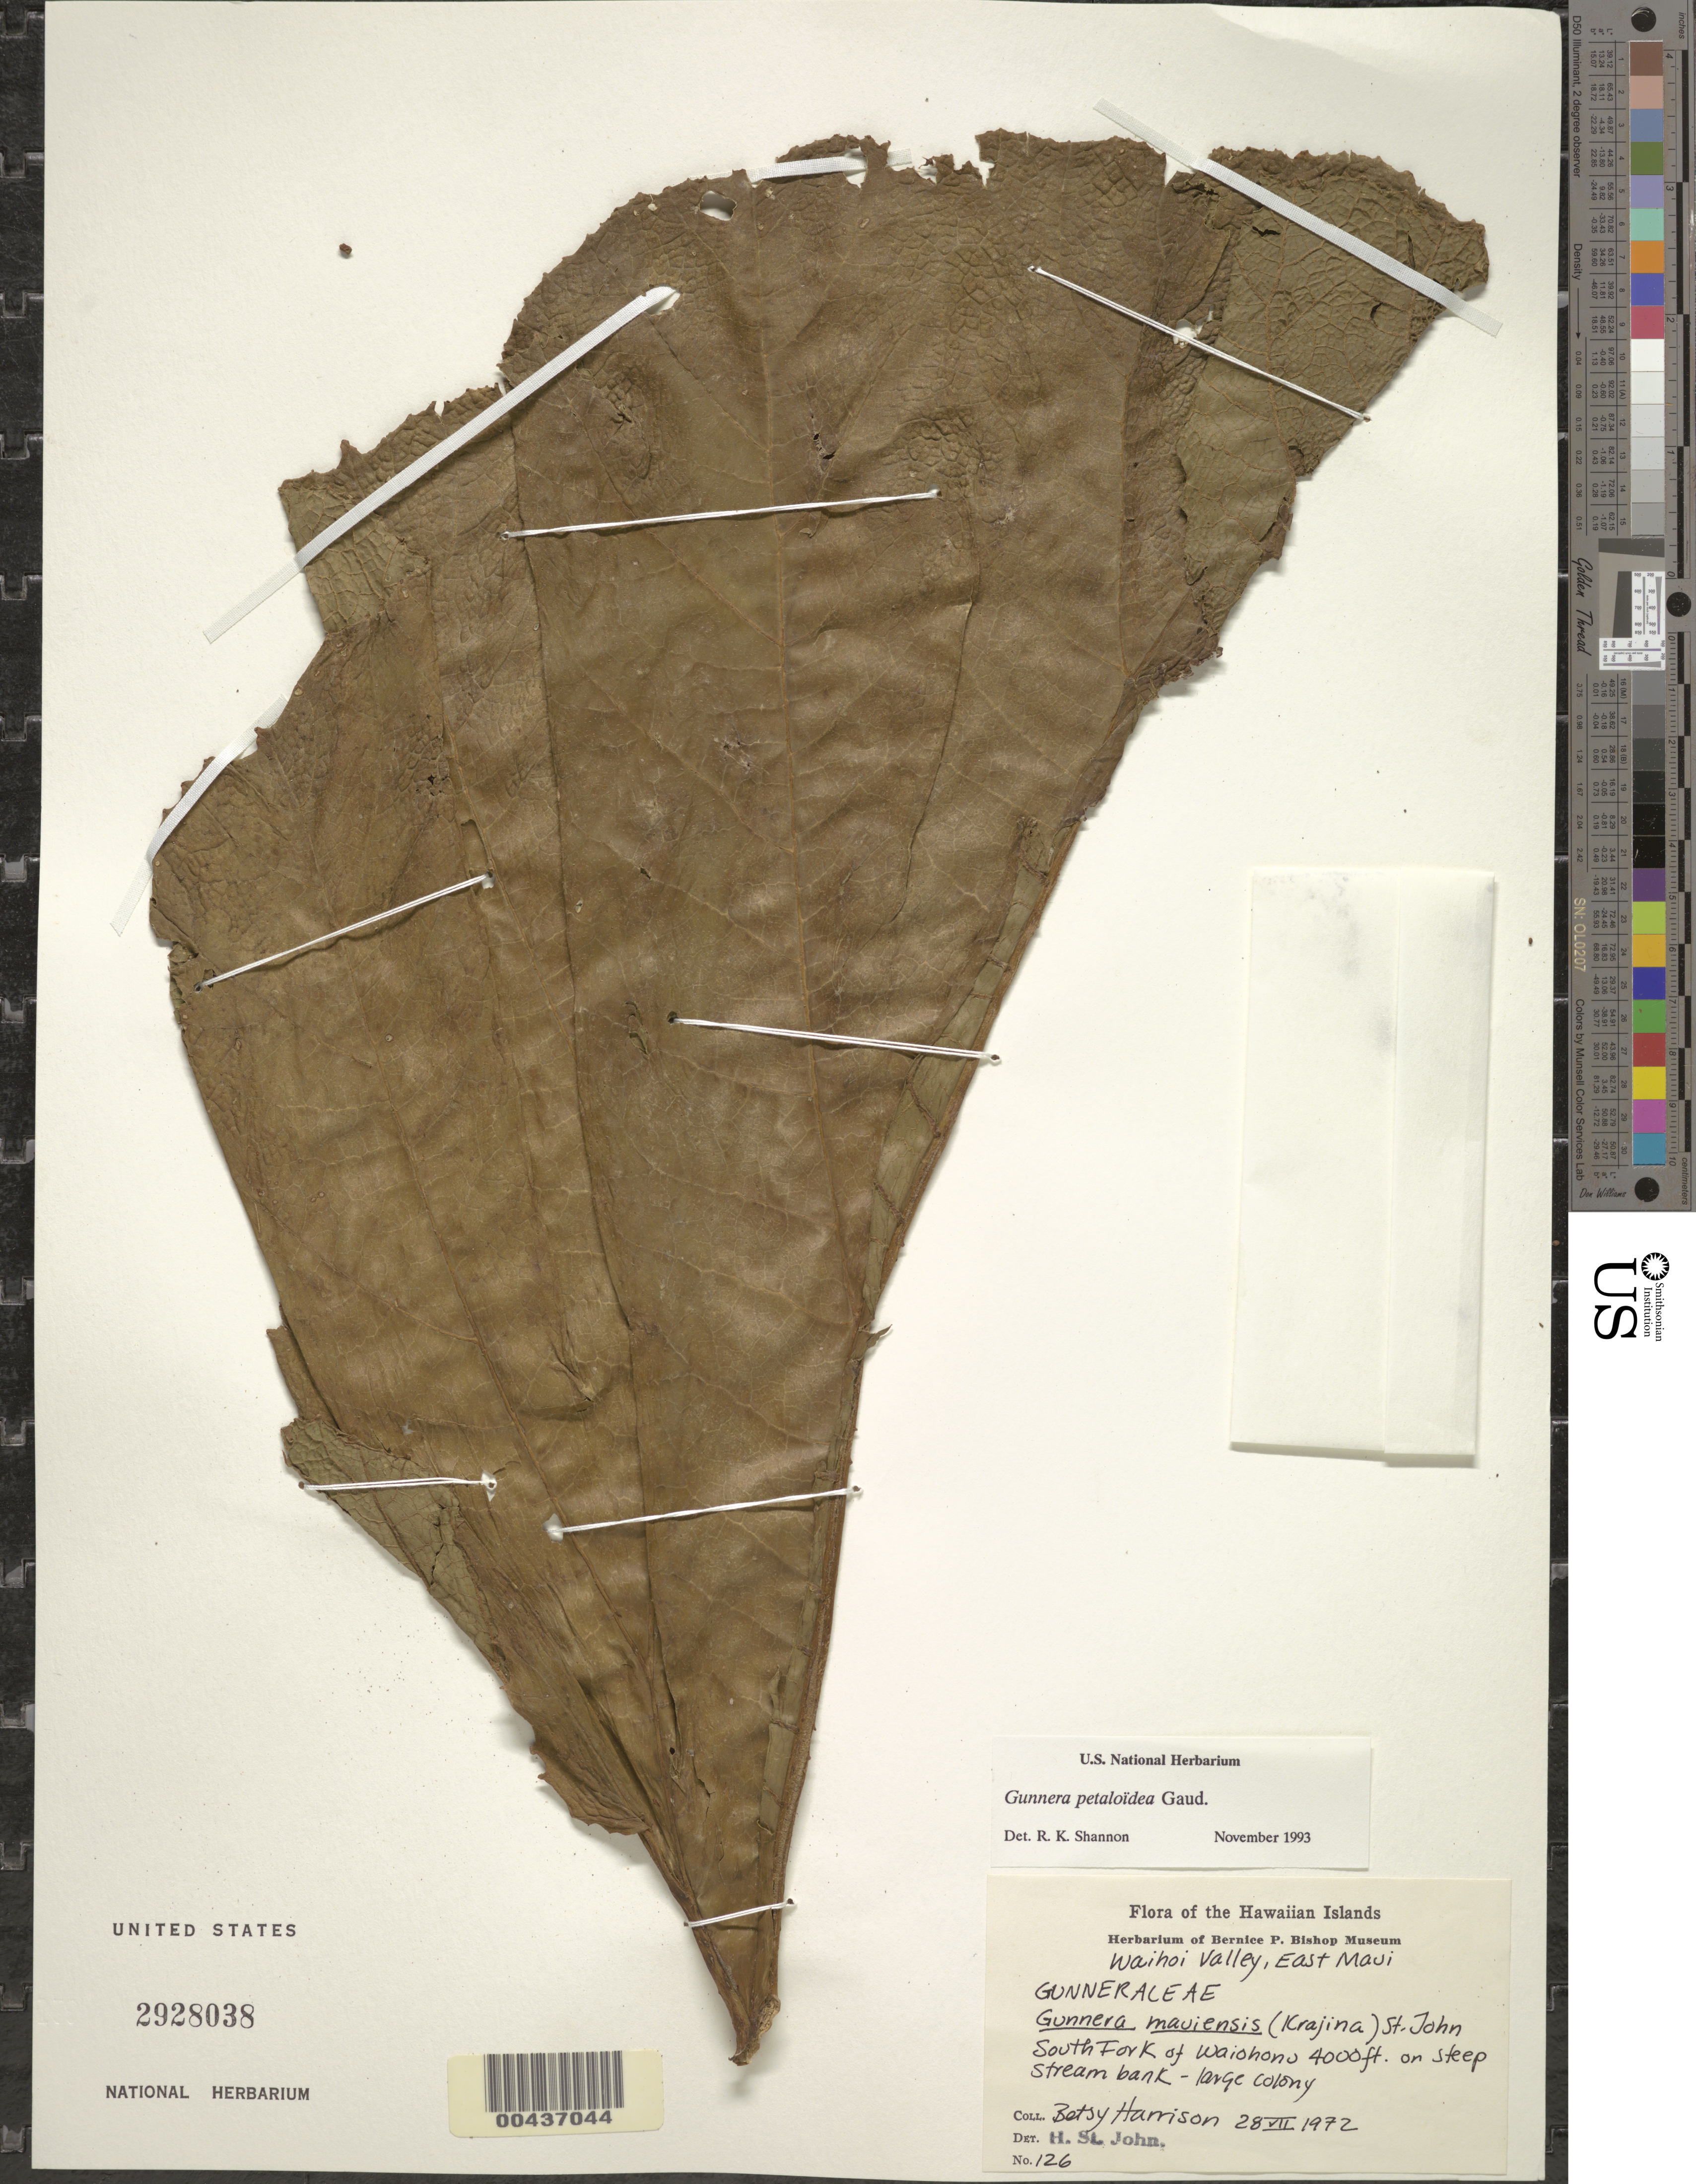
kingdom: Plantae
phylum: Tracheophyta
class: Magnoliopsida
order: Gunnerales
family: Gunneraceae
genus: Gunnera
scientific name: Gunnera petaloidea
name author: Gaudich.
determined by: Shannon, R. K., (UNITED STATES)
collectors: B. Harrison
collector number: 126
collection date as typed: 28 Jul 1972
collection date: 1972-07-28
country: United States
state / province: Hawaii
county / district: Maui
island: Maui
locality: south fork of Waiohono, on steep stream bank, Waihoi Valley, East Maui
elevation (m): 1219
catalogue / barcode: US 2928038